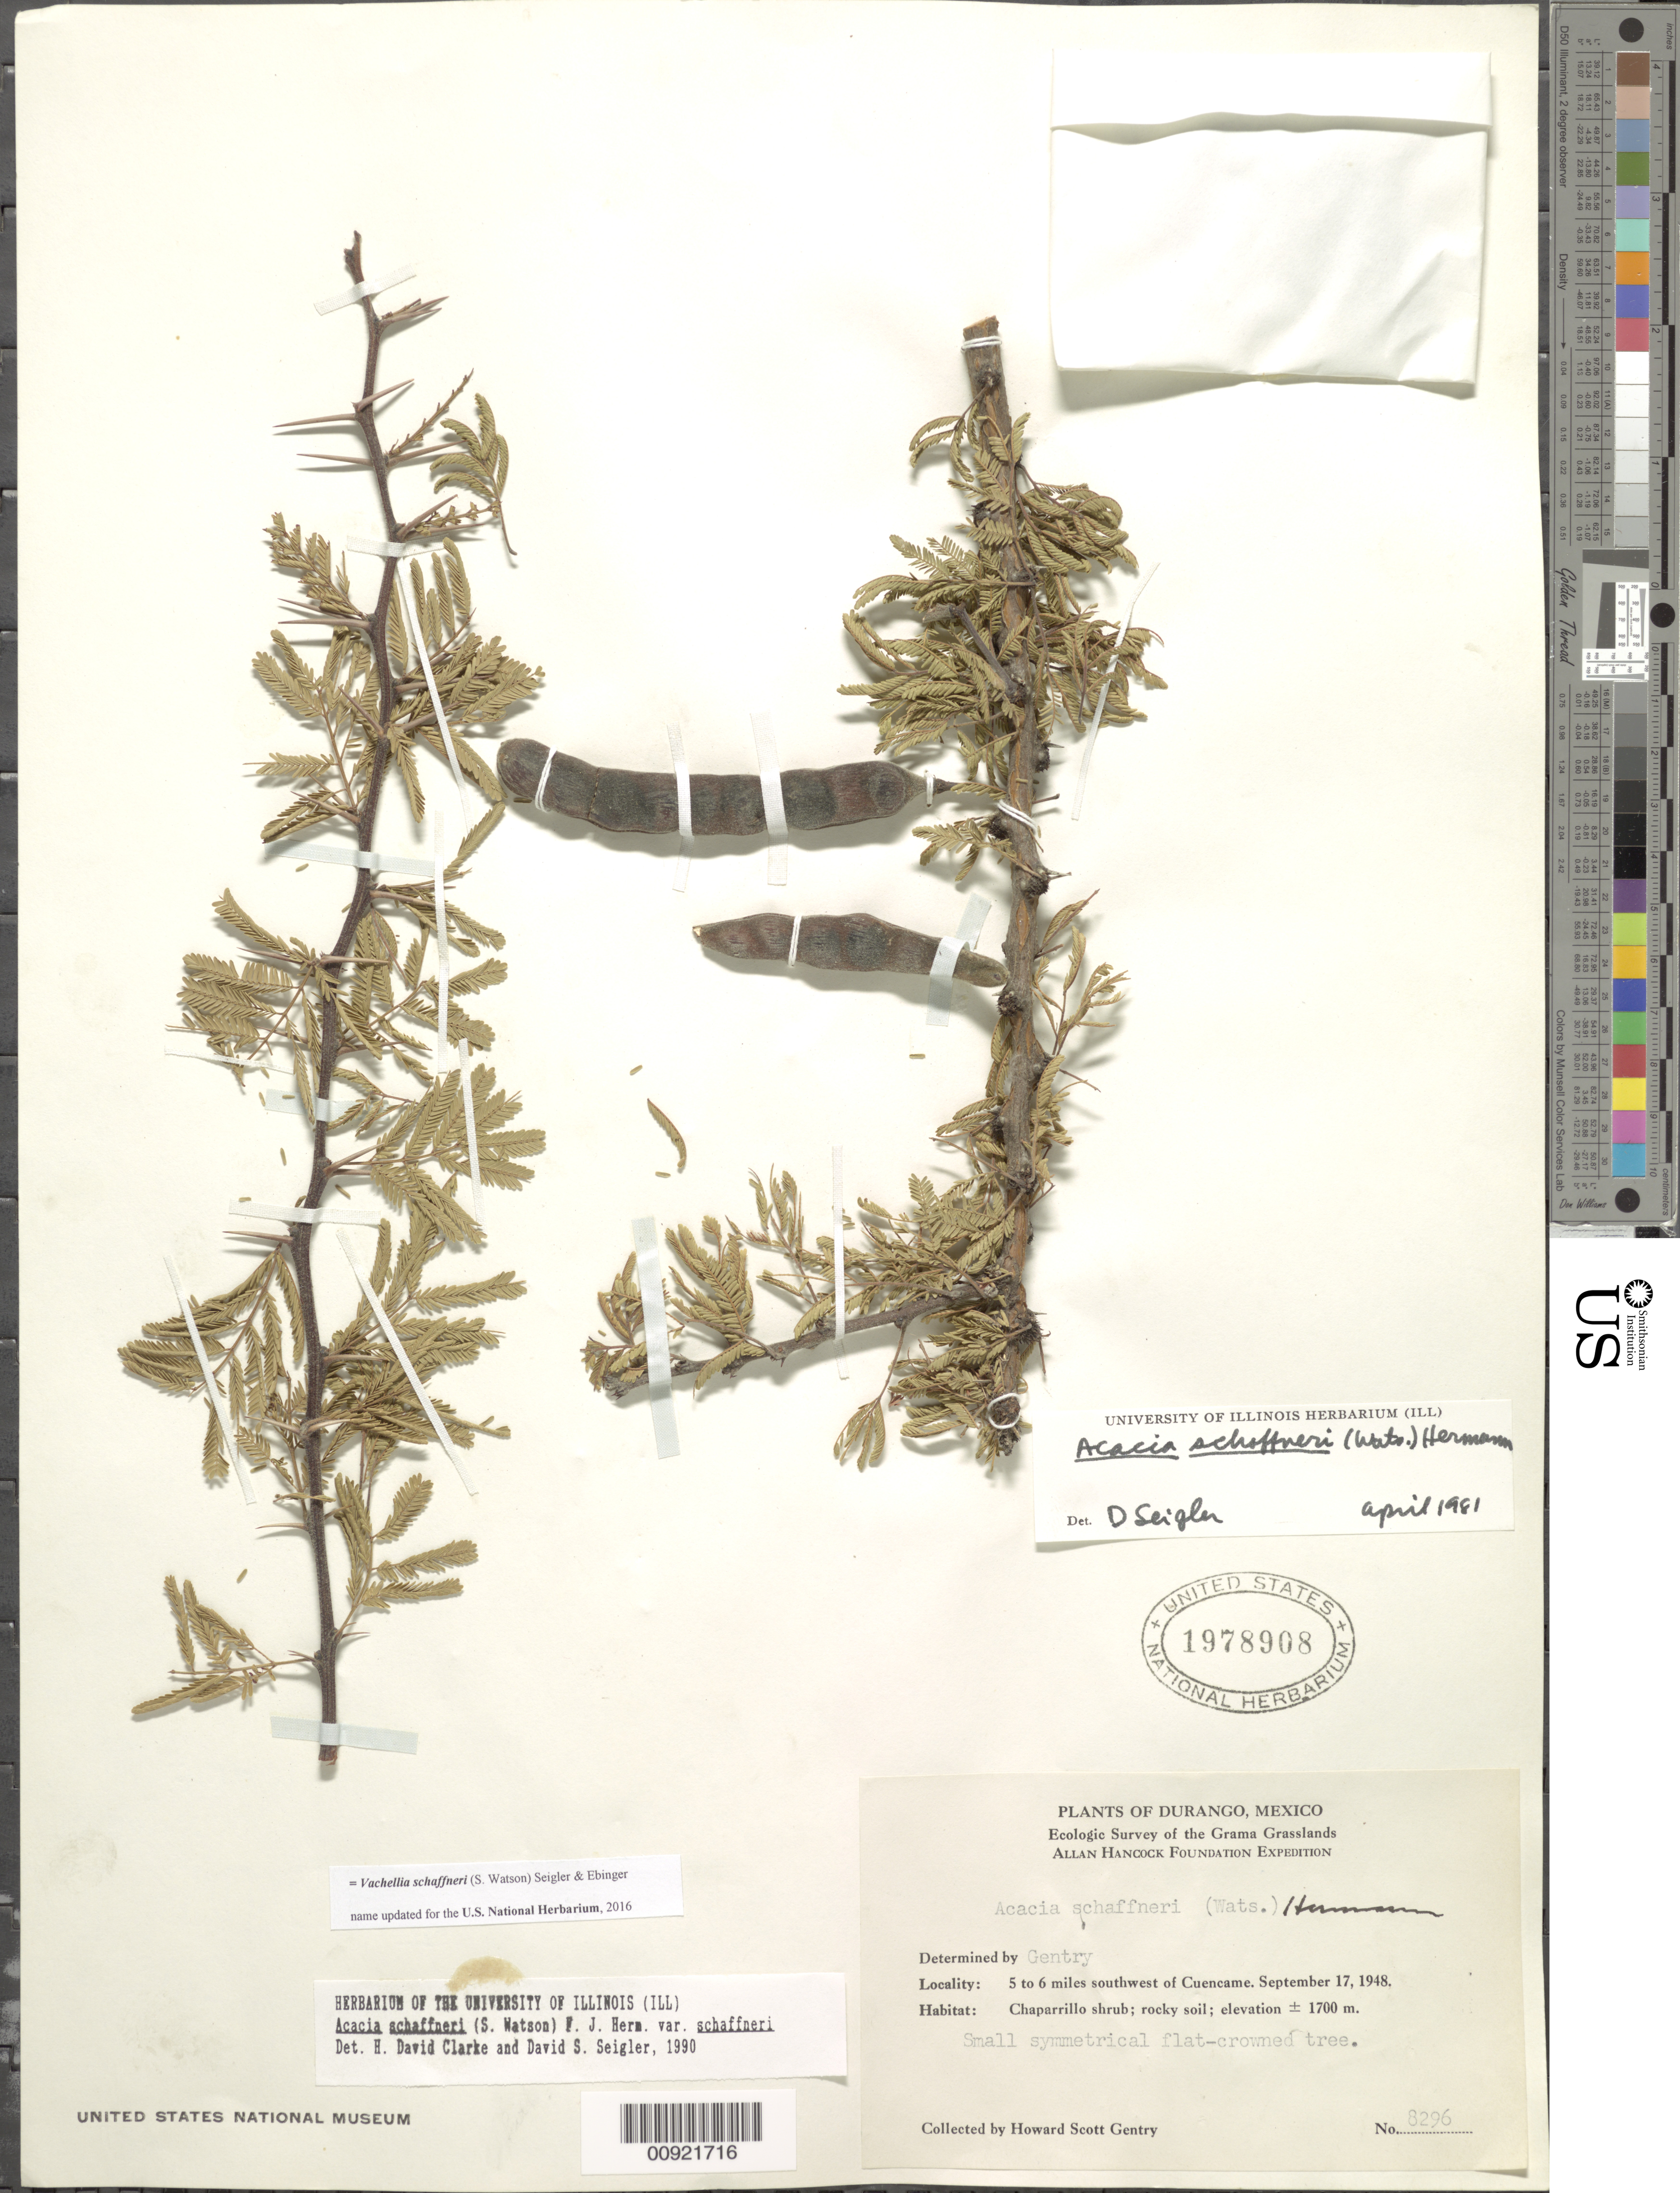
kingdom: Plantae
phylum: Tracheophyta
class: Magnoliopsida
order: Fabales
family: Fabaceae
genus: Vachellia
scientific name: Vachellia schaffneri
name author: (S. Watson) Seigler & Ebinger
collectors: H. S. Gentry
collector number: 8296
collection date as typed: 17 Sep 1948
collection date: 1948-09-17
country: Mexico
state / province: Durango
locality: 5 to 6 miles southwest of Cuencame.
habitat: Chaparrillo shrub; rocky soil.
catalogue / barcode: US 1978908